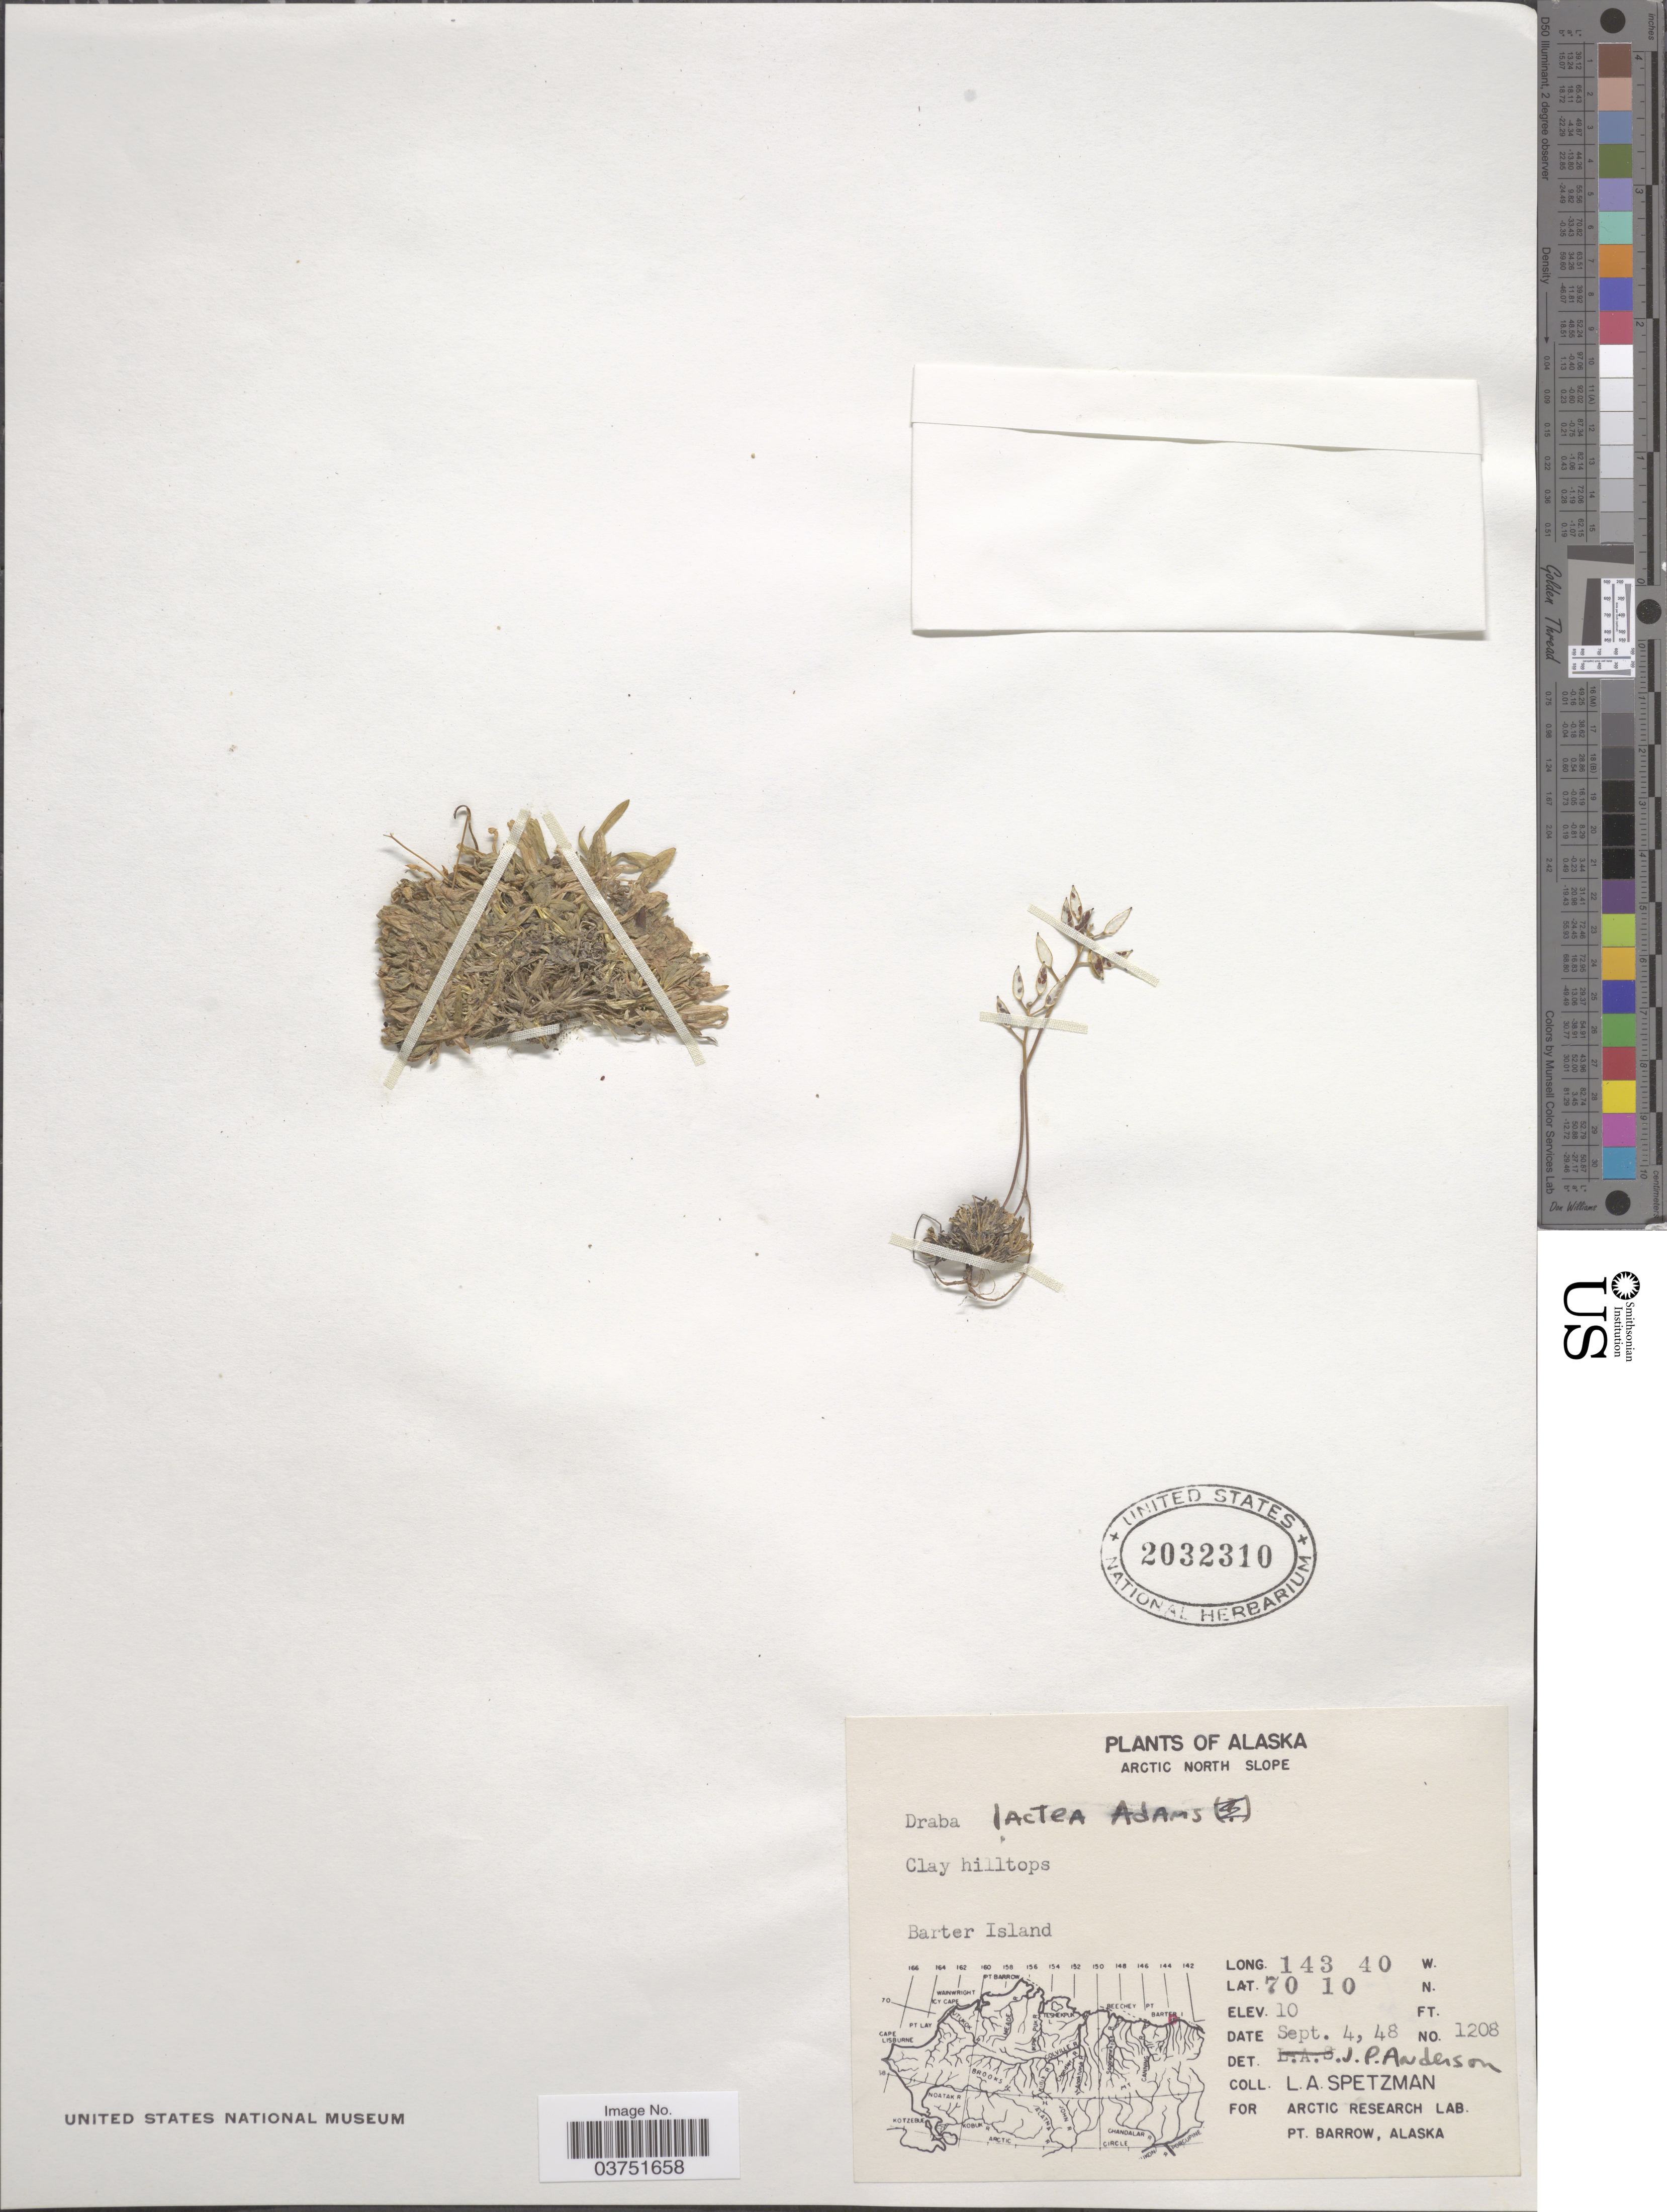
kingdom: Plantae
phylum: Tracheophyta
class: Magnoliopsida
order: Brassicales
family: Brassicaceae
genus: Draba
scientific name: Draba lactea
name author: Adams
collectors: L. Spetzman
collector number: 1208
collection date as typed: Transcribed d/m/y: 4/9/48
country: United States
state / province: Alaska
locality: Arctic North Slope. Barter Island.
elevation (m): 3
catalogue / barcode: US 2032310